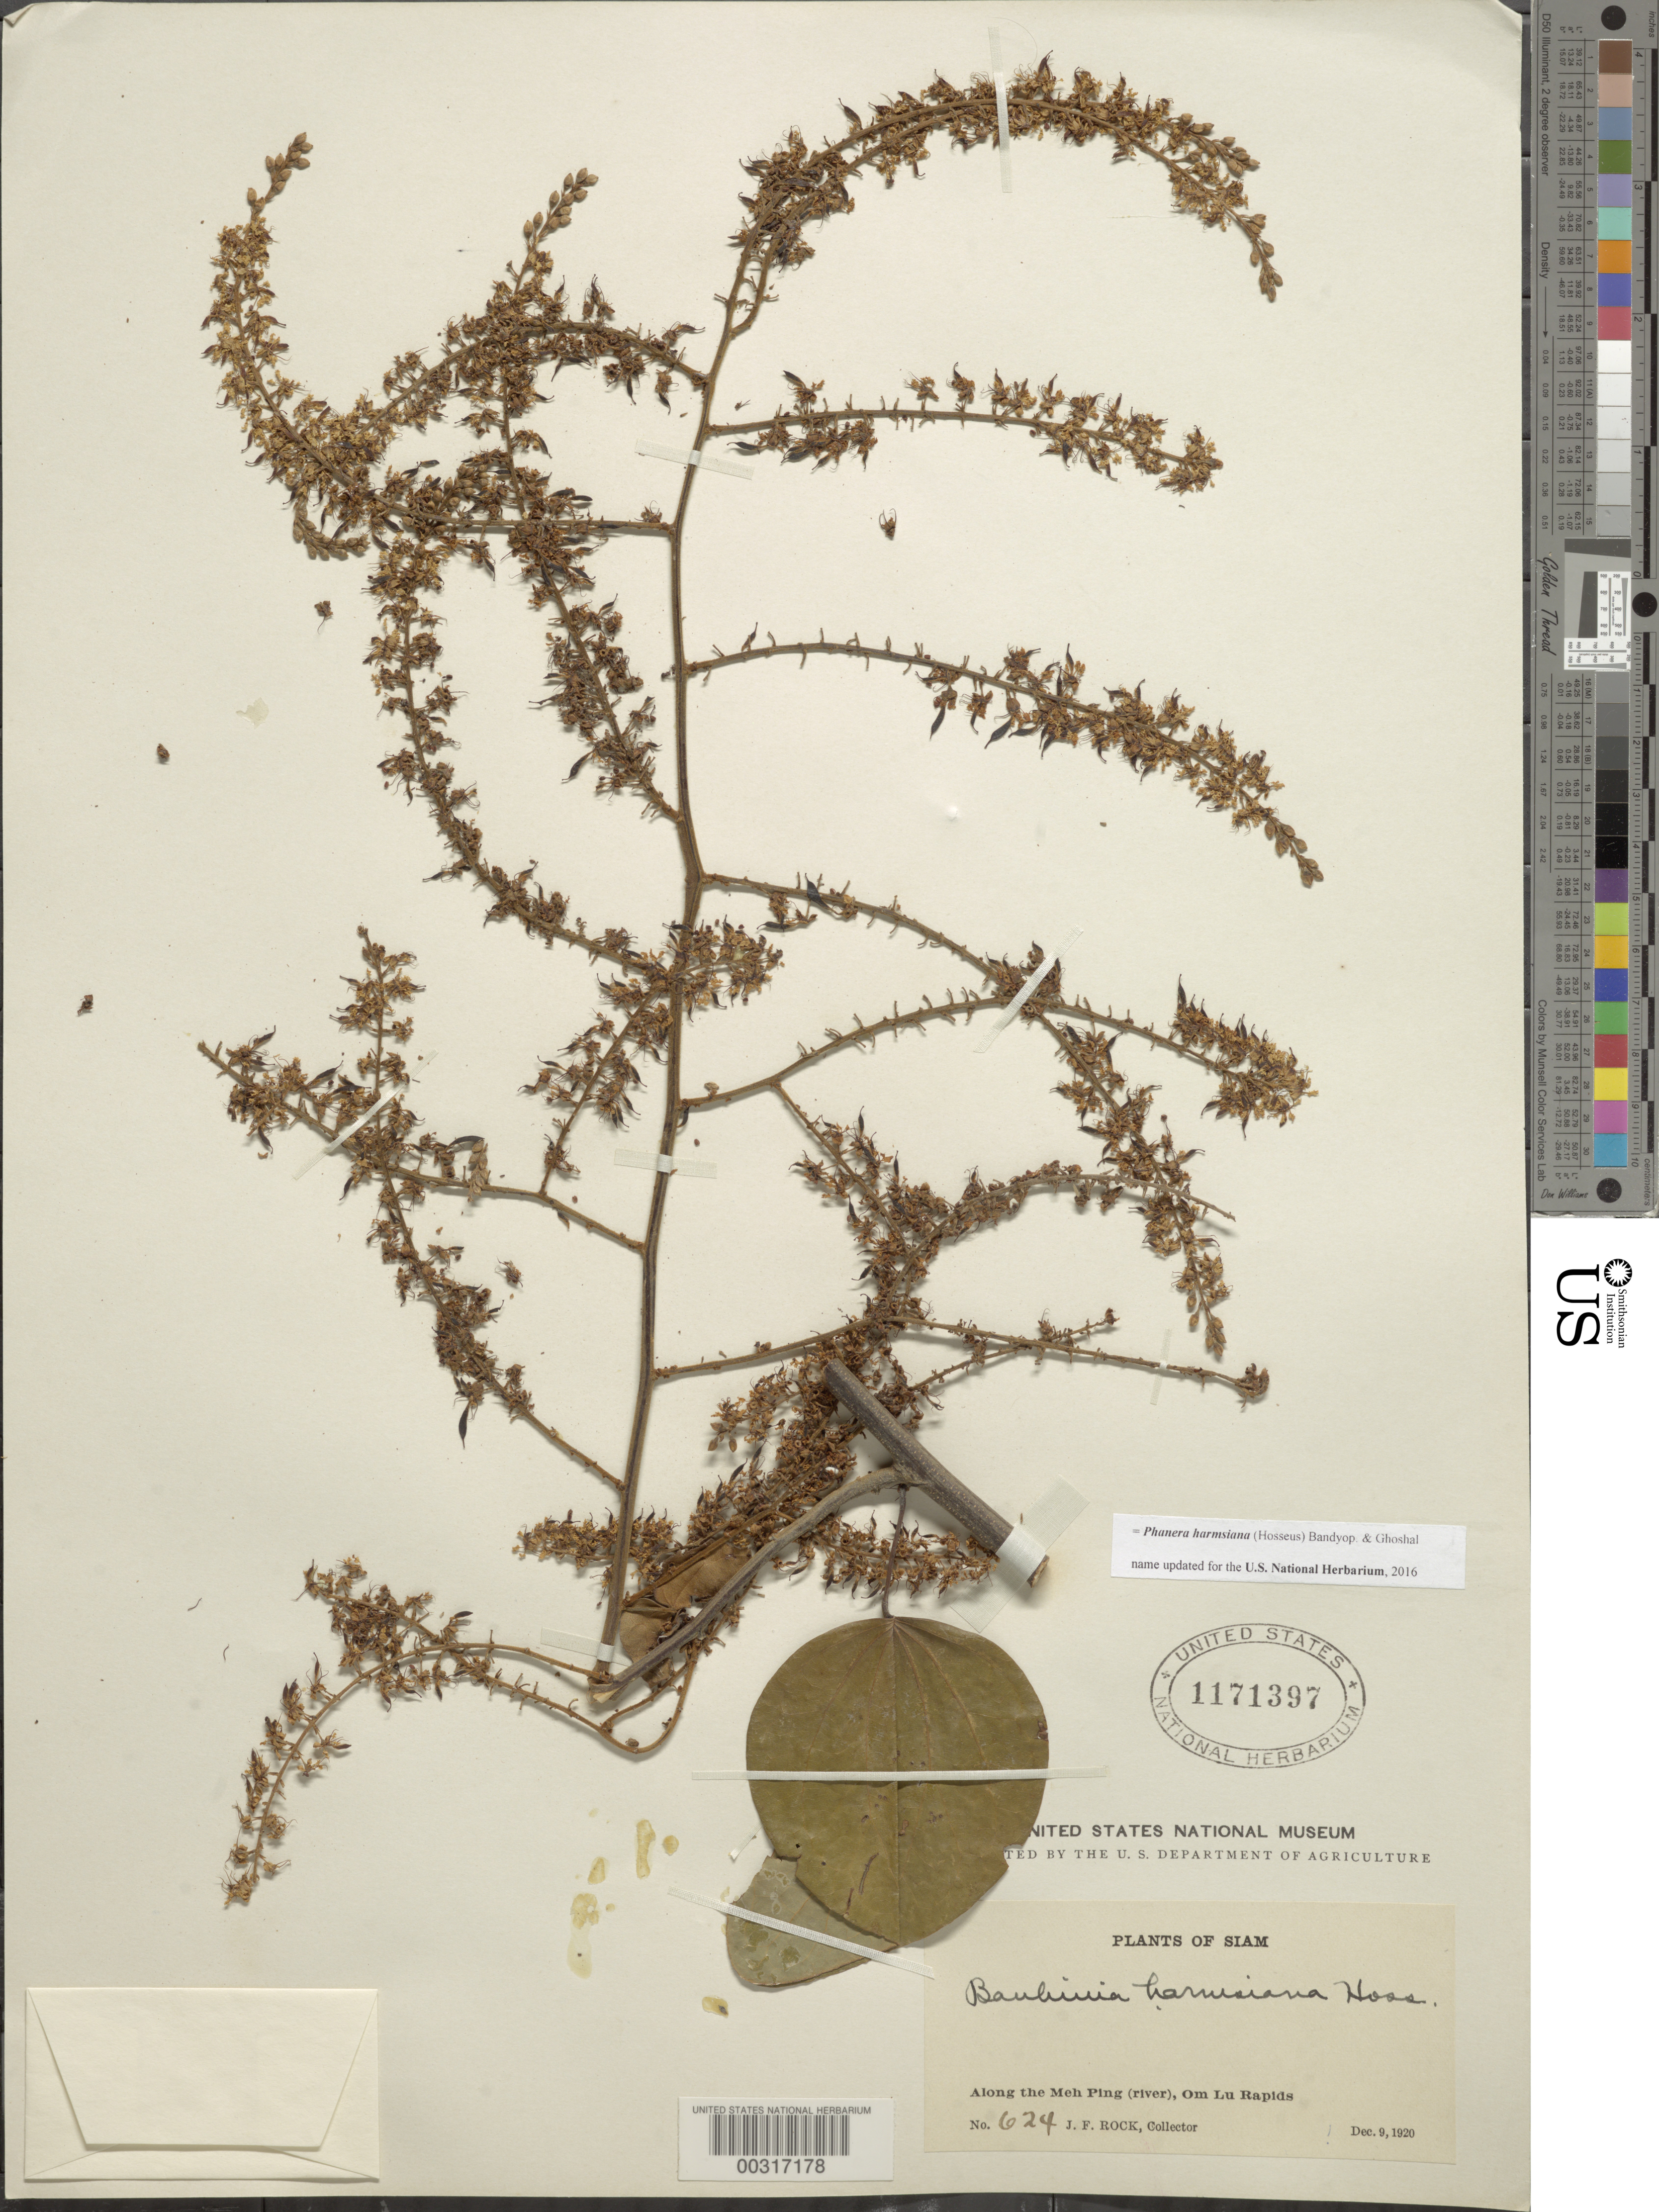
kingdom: Plantae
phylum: Tracheophyta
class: Magnoliopsida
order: Fabales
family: Fabaceae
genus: Phanera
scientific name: Phanera harmsiana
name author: (Hosseus) Bandyop. & Ghoshal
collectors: J. F. Rock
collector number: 624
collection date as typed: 09 Dec 1920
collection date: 1920-12-09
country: Thailand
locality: Along the meh ping river, om lu rapids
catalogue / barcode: US 1171397